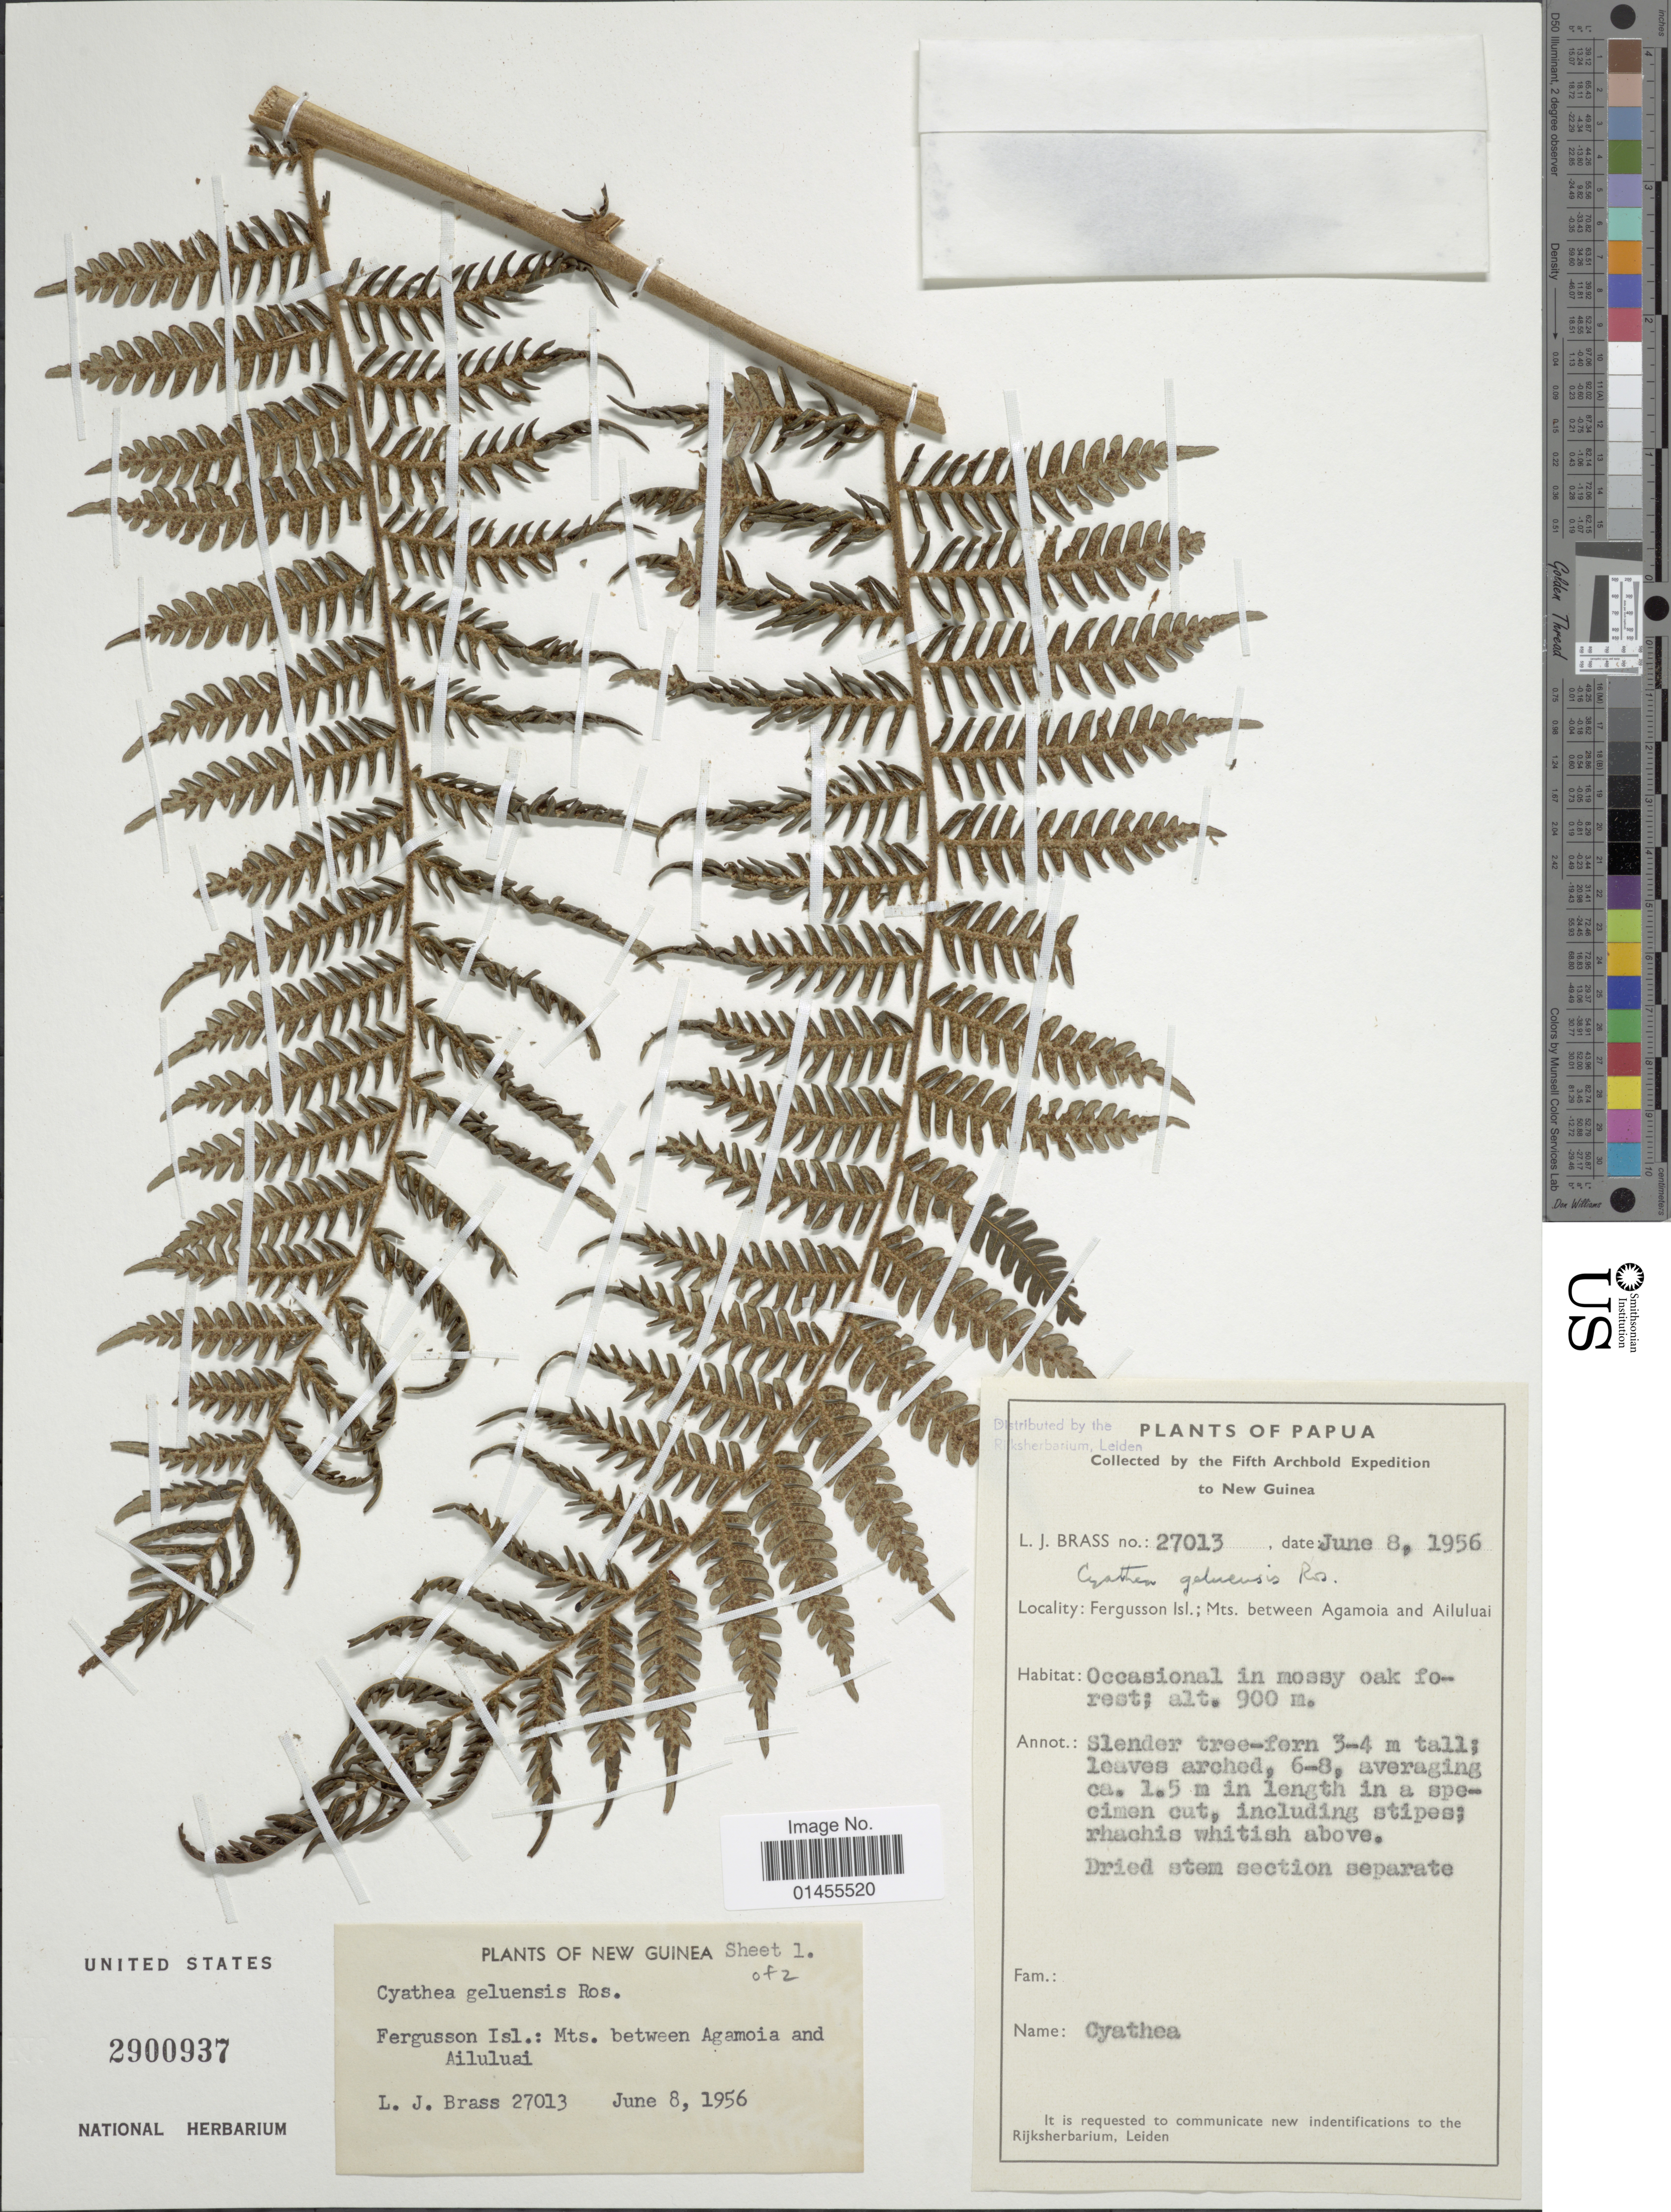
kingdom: Plantae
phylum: Tracheophyta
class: Polypodiopsida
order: Cyatheales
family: Cyatheaceae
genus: Alsophila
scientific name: Alsophila geluensis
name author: (Rosenst.) R.M. Tryon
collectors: L. J. Brass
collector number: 27013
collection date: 1956-06-08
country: Papua New Guinea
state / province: Milne Bay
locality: New Guinea. Fergusson Isl.; Mts. between Agamoia and Ailuluai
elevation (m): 900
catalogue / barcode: US 2900937